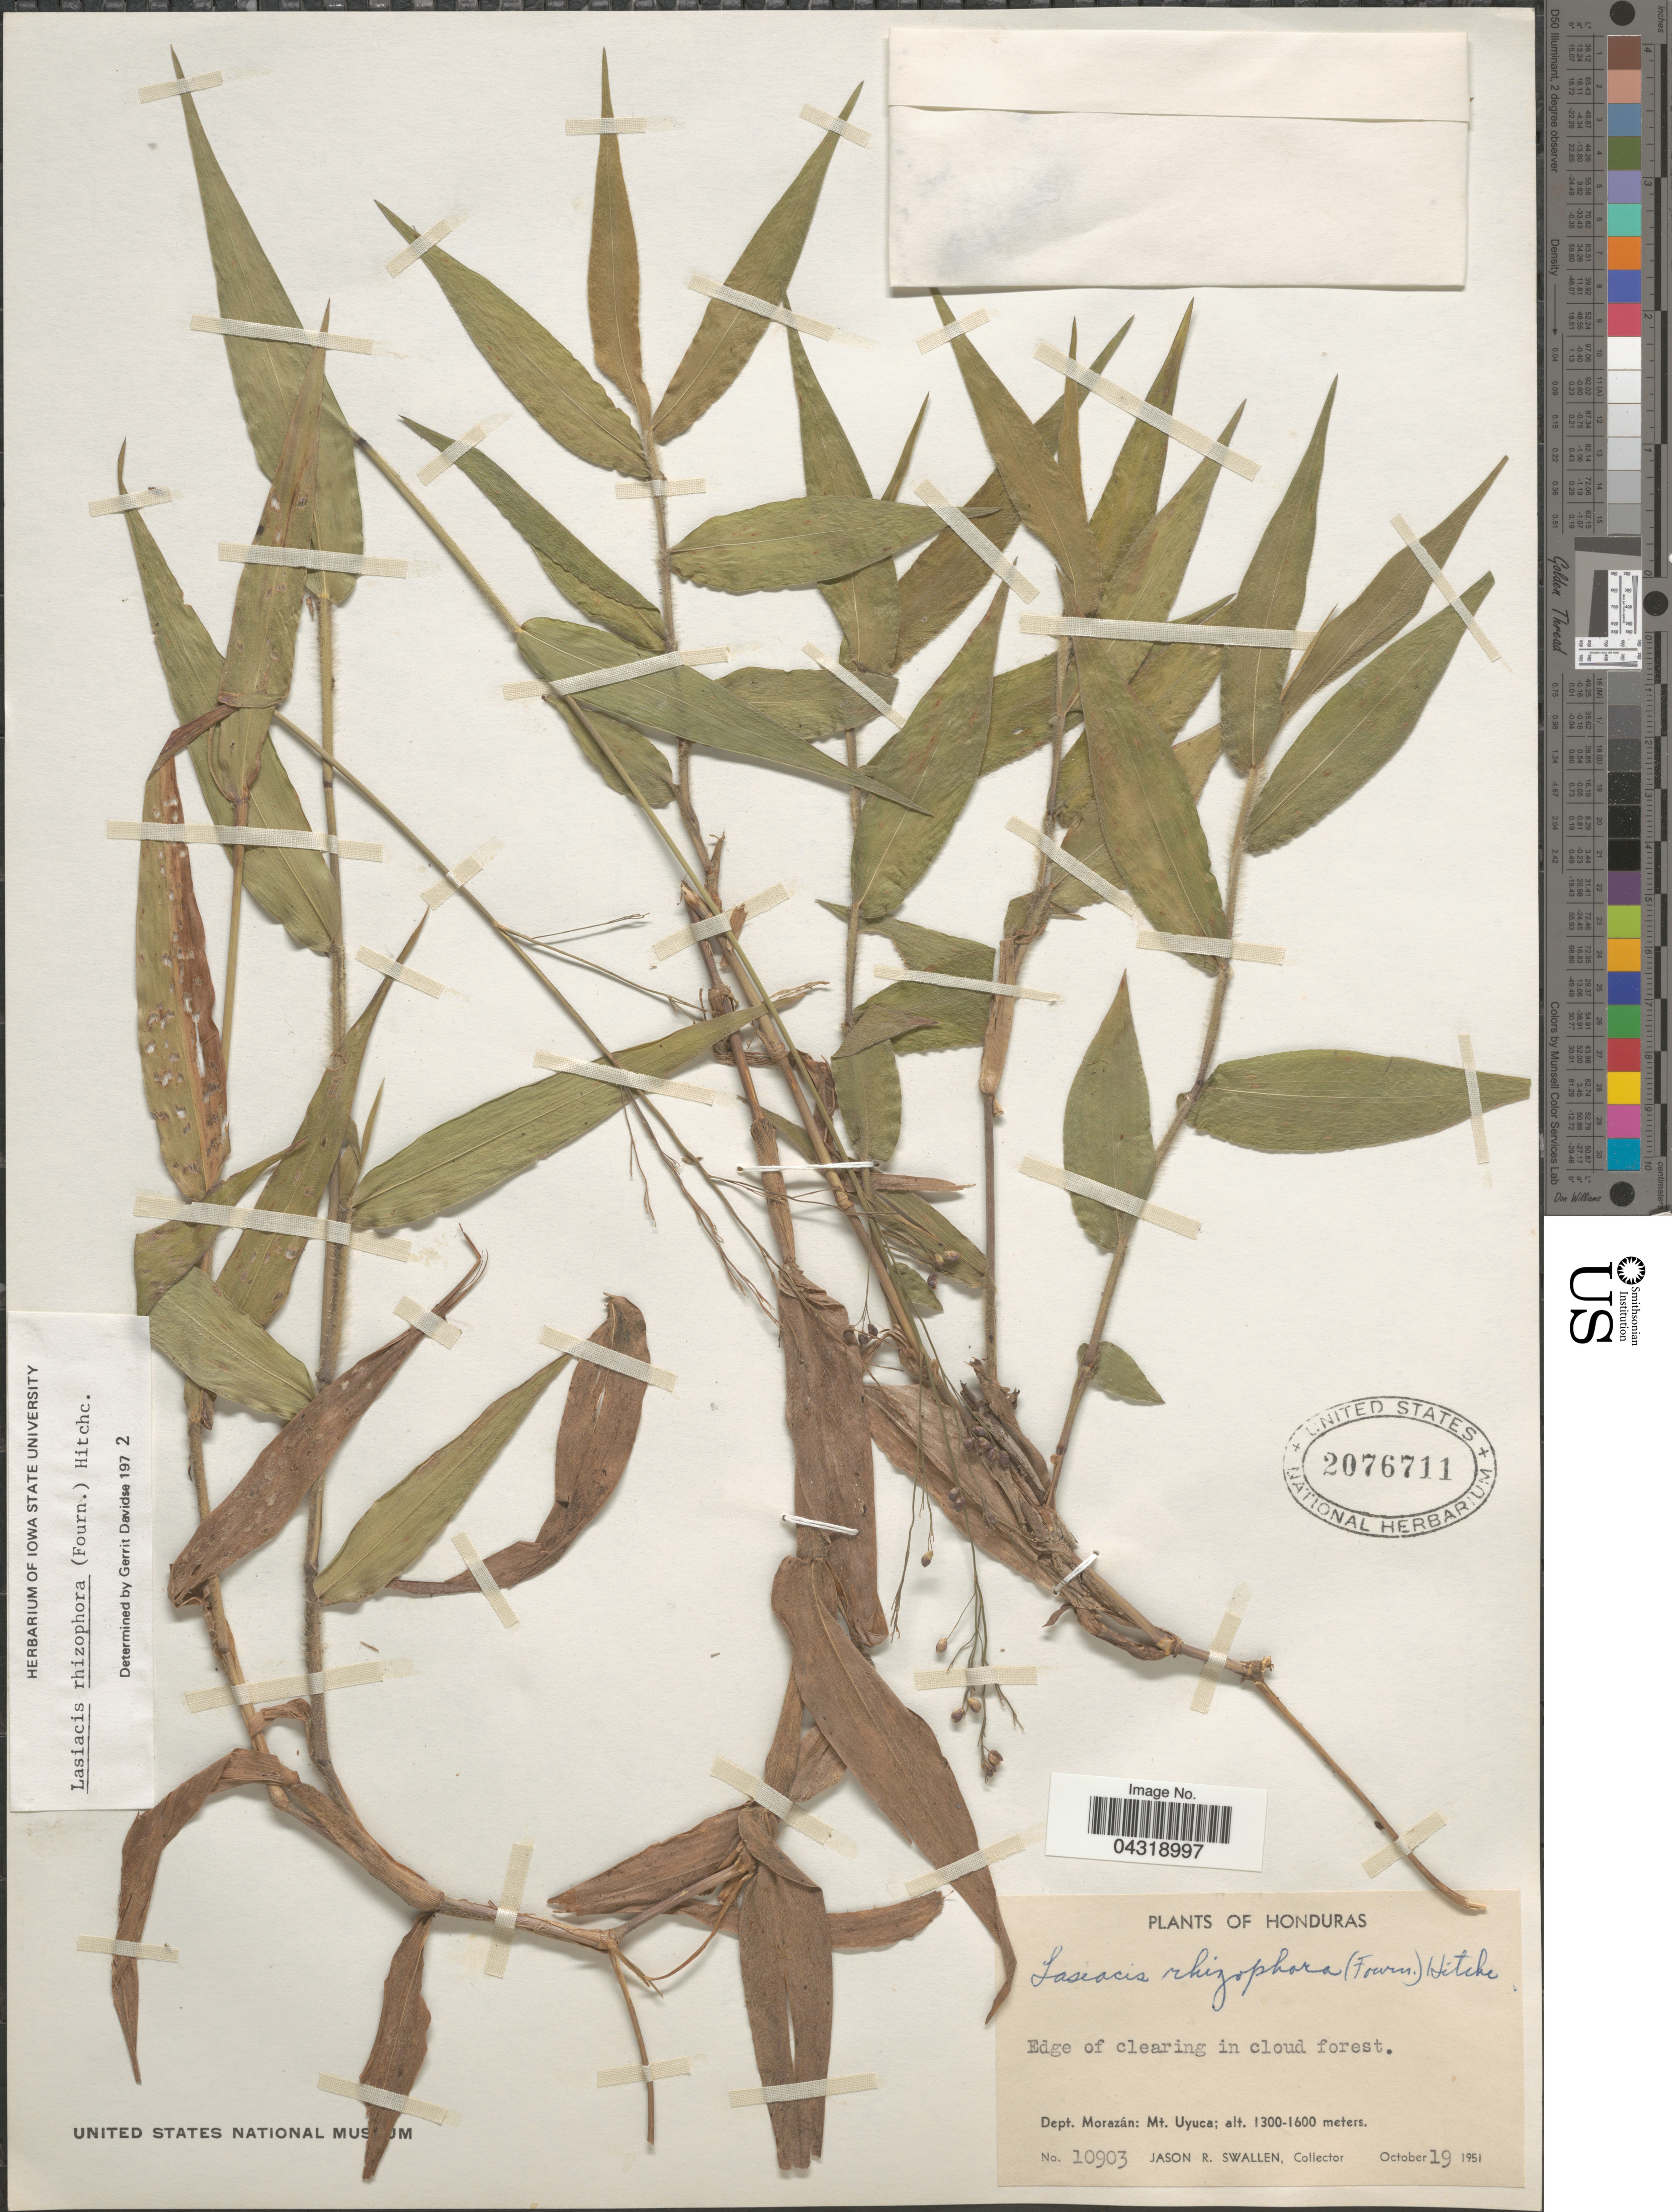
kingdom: Plantae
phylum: Tracheophyta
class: Liliopsida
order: Poales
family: Poaceae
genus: Lasiacis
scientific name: Lasiacis rhizophora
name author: (E. Fourn.) Hitchc.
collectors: J. R. Swallen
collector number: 10903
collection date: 1951-10-19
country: Honduras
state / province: Fco. Morazán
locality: Dept. Morazán: Mt. Uyuca.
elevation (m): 1300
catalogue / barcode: US 2076711